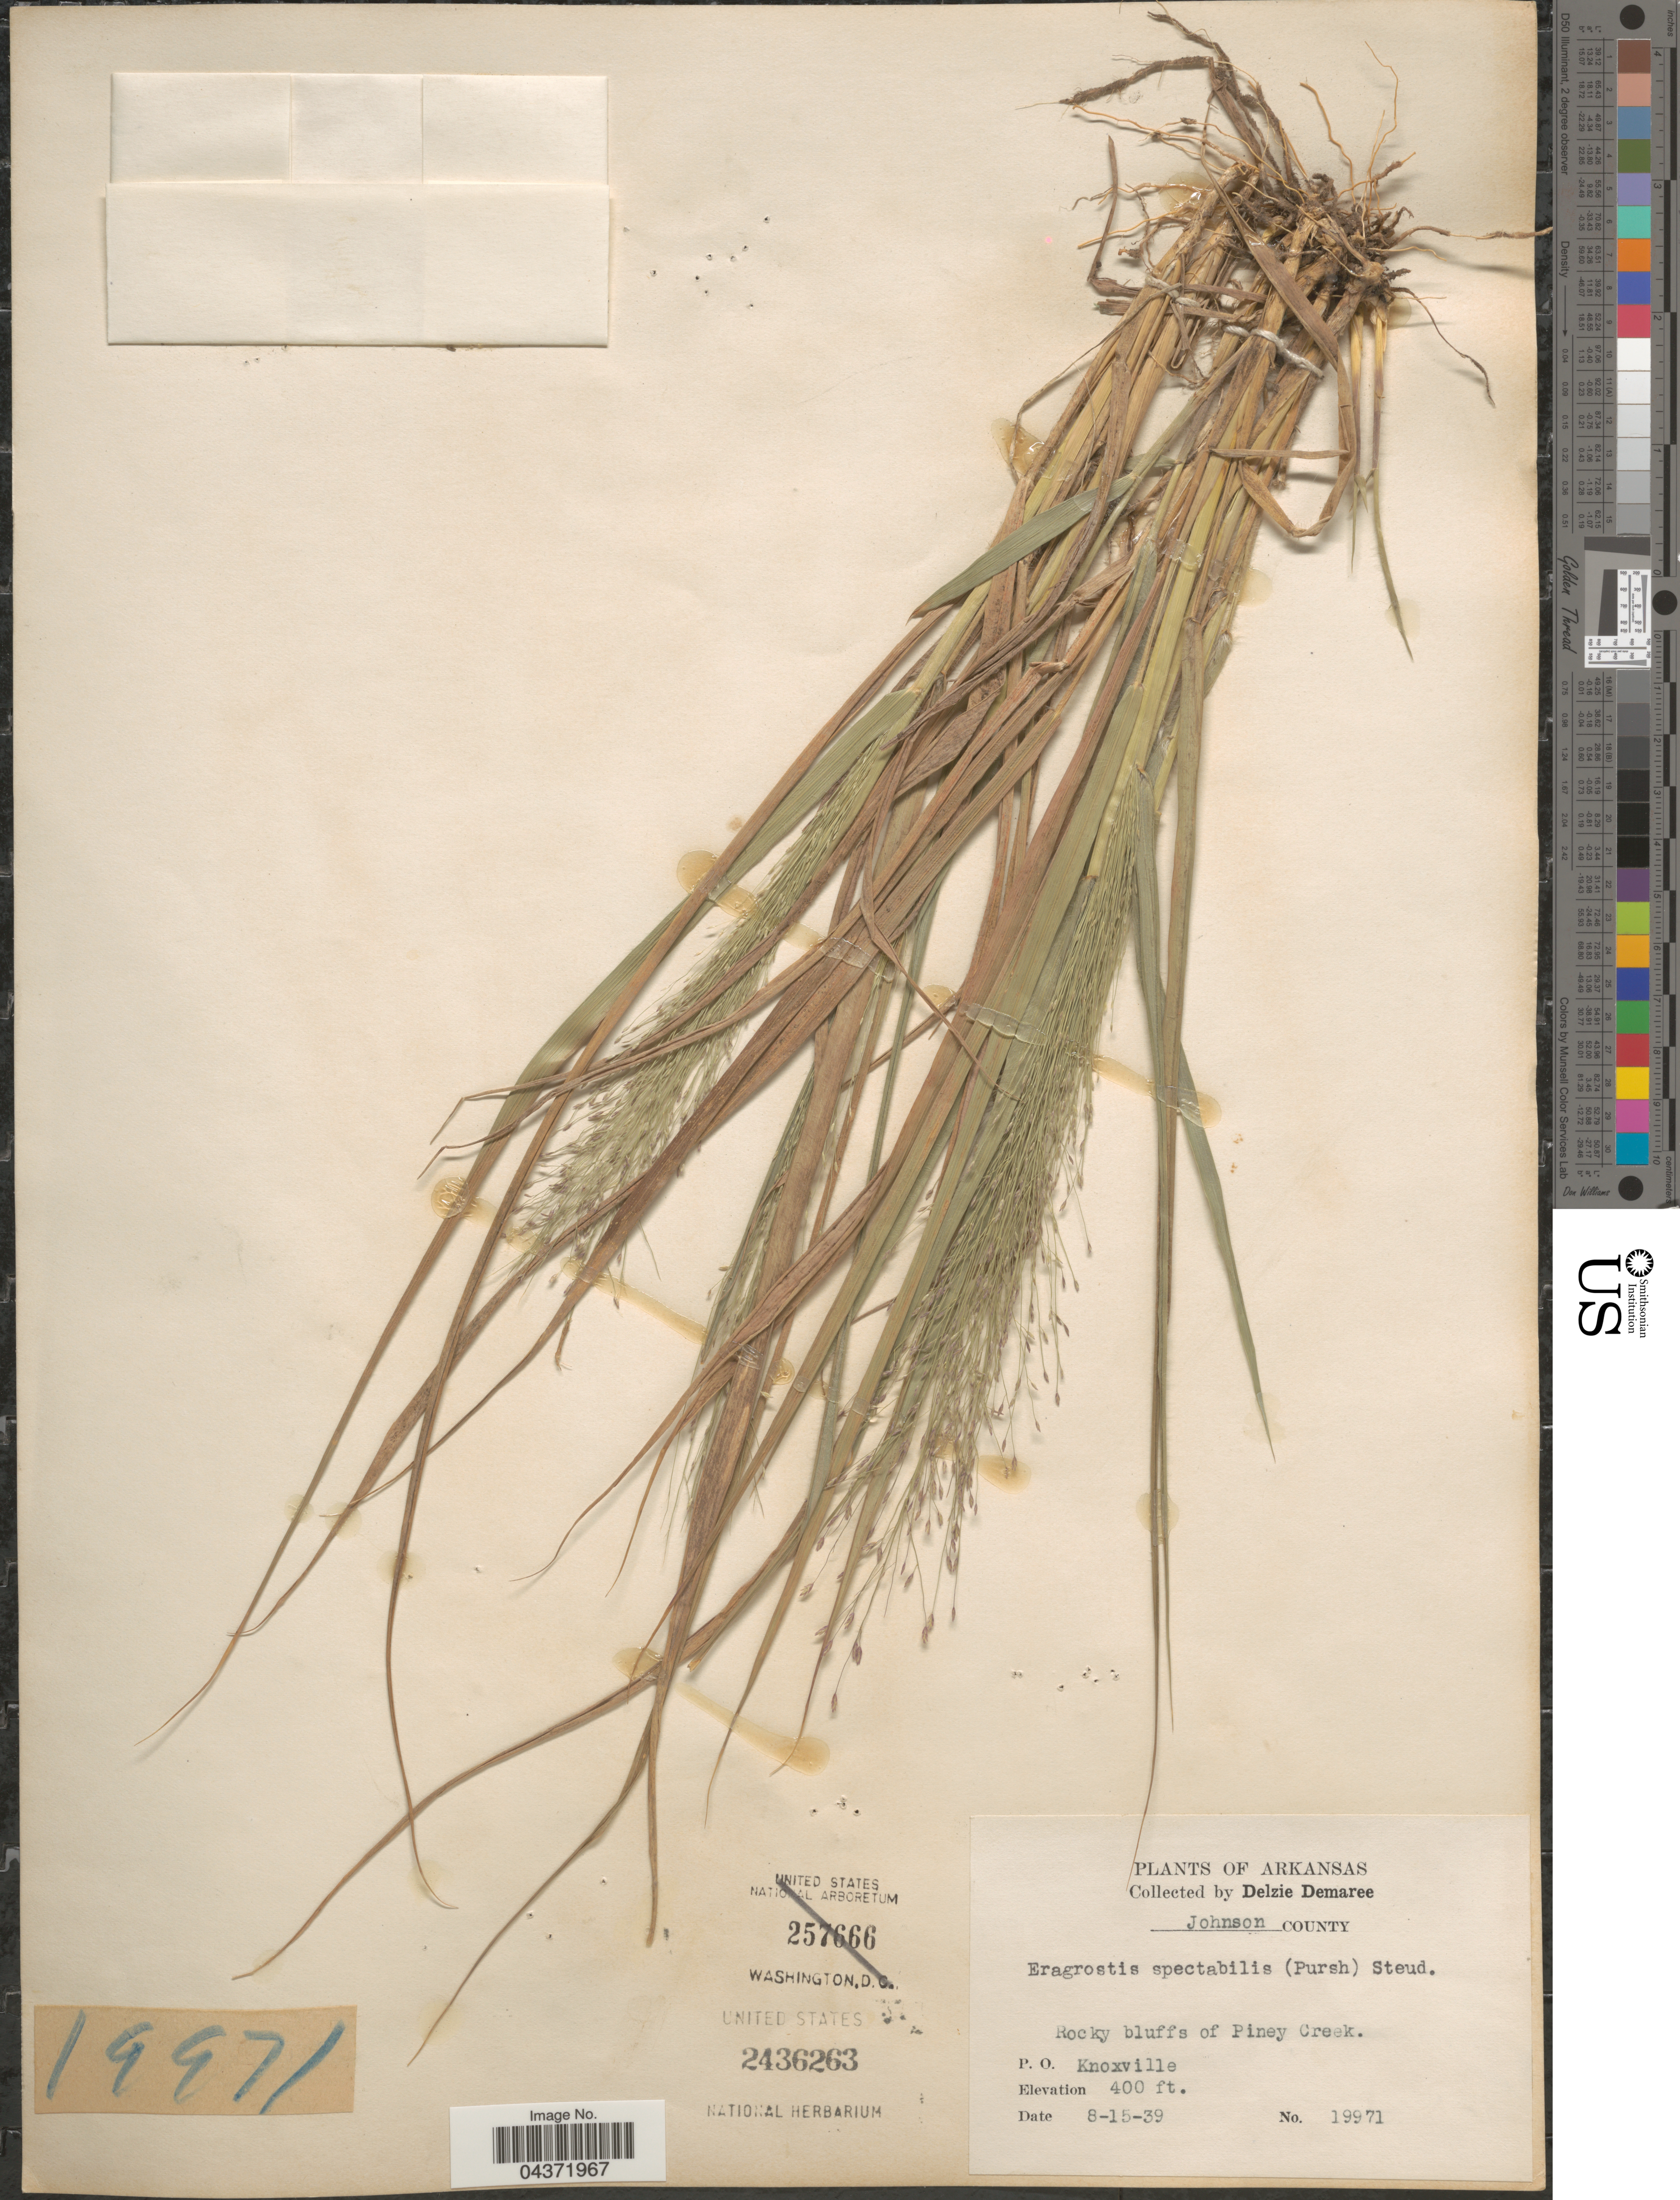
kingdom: Plantae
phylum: Tracheophyta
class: Liliopsida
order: Poales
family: Poaceae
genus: Eragrostis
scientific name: Eragrostis spectabilis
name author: (Pursh) Steud.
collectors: D. Demaree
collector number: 19971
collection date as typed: Transcribed d/m/y: 15/8/39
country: United States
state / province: Arkansas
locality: Johnson County. Rocky bluffs of Piney Creek. P. O. Knoxville.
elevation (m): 122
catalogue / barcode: US 2436263